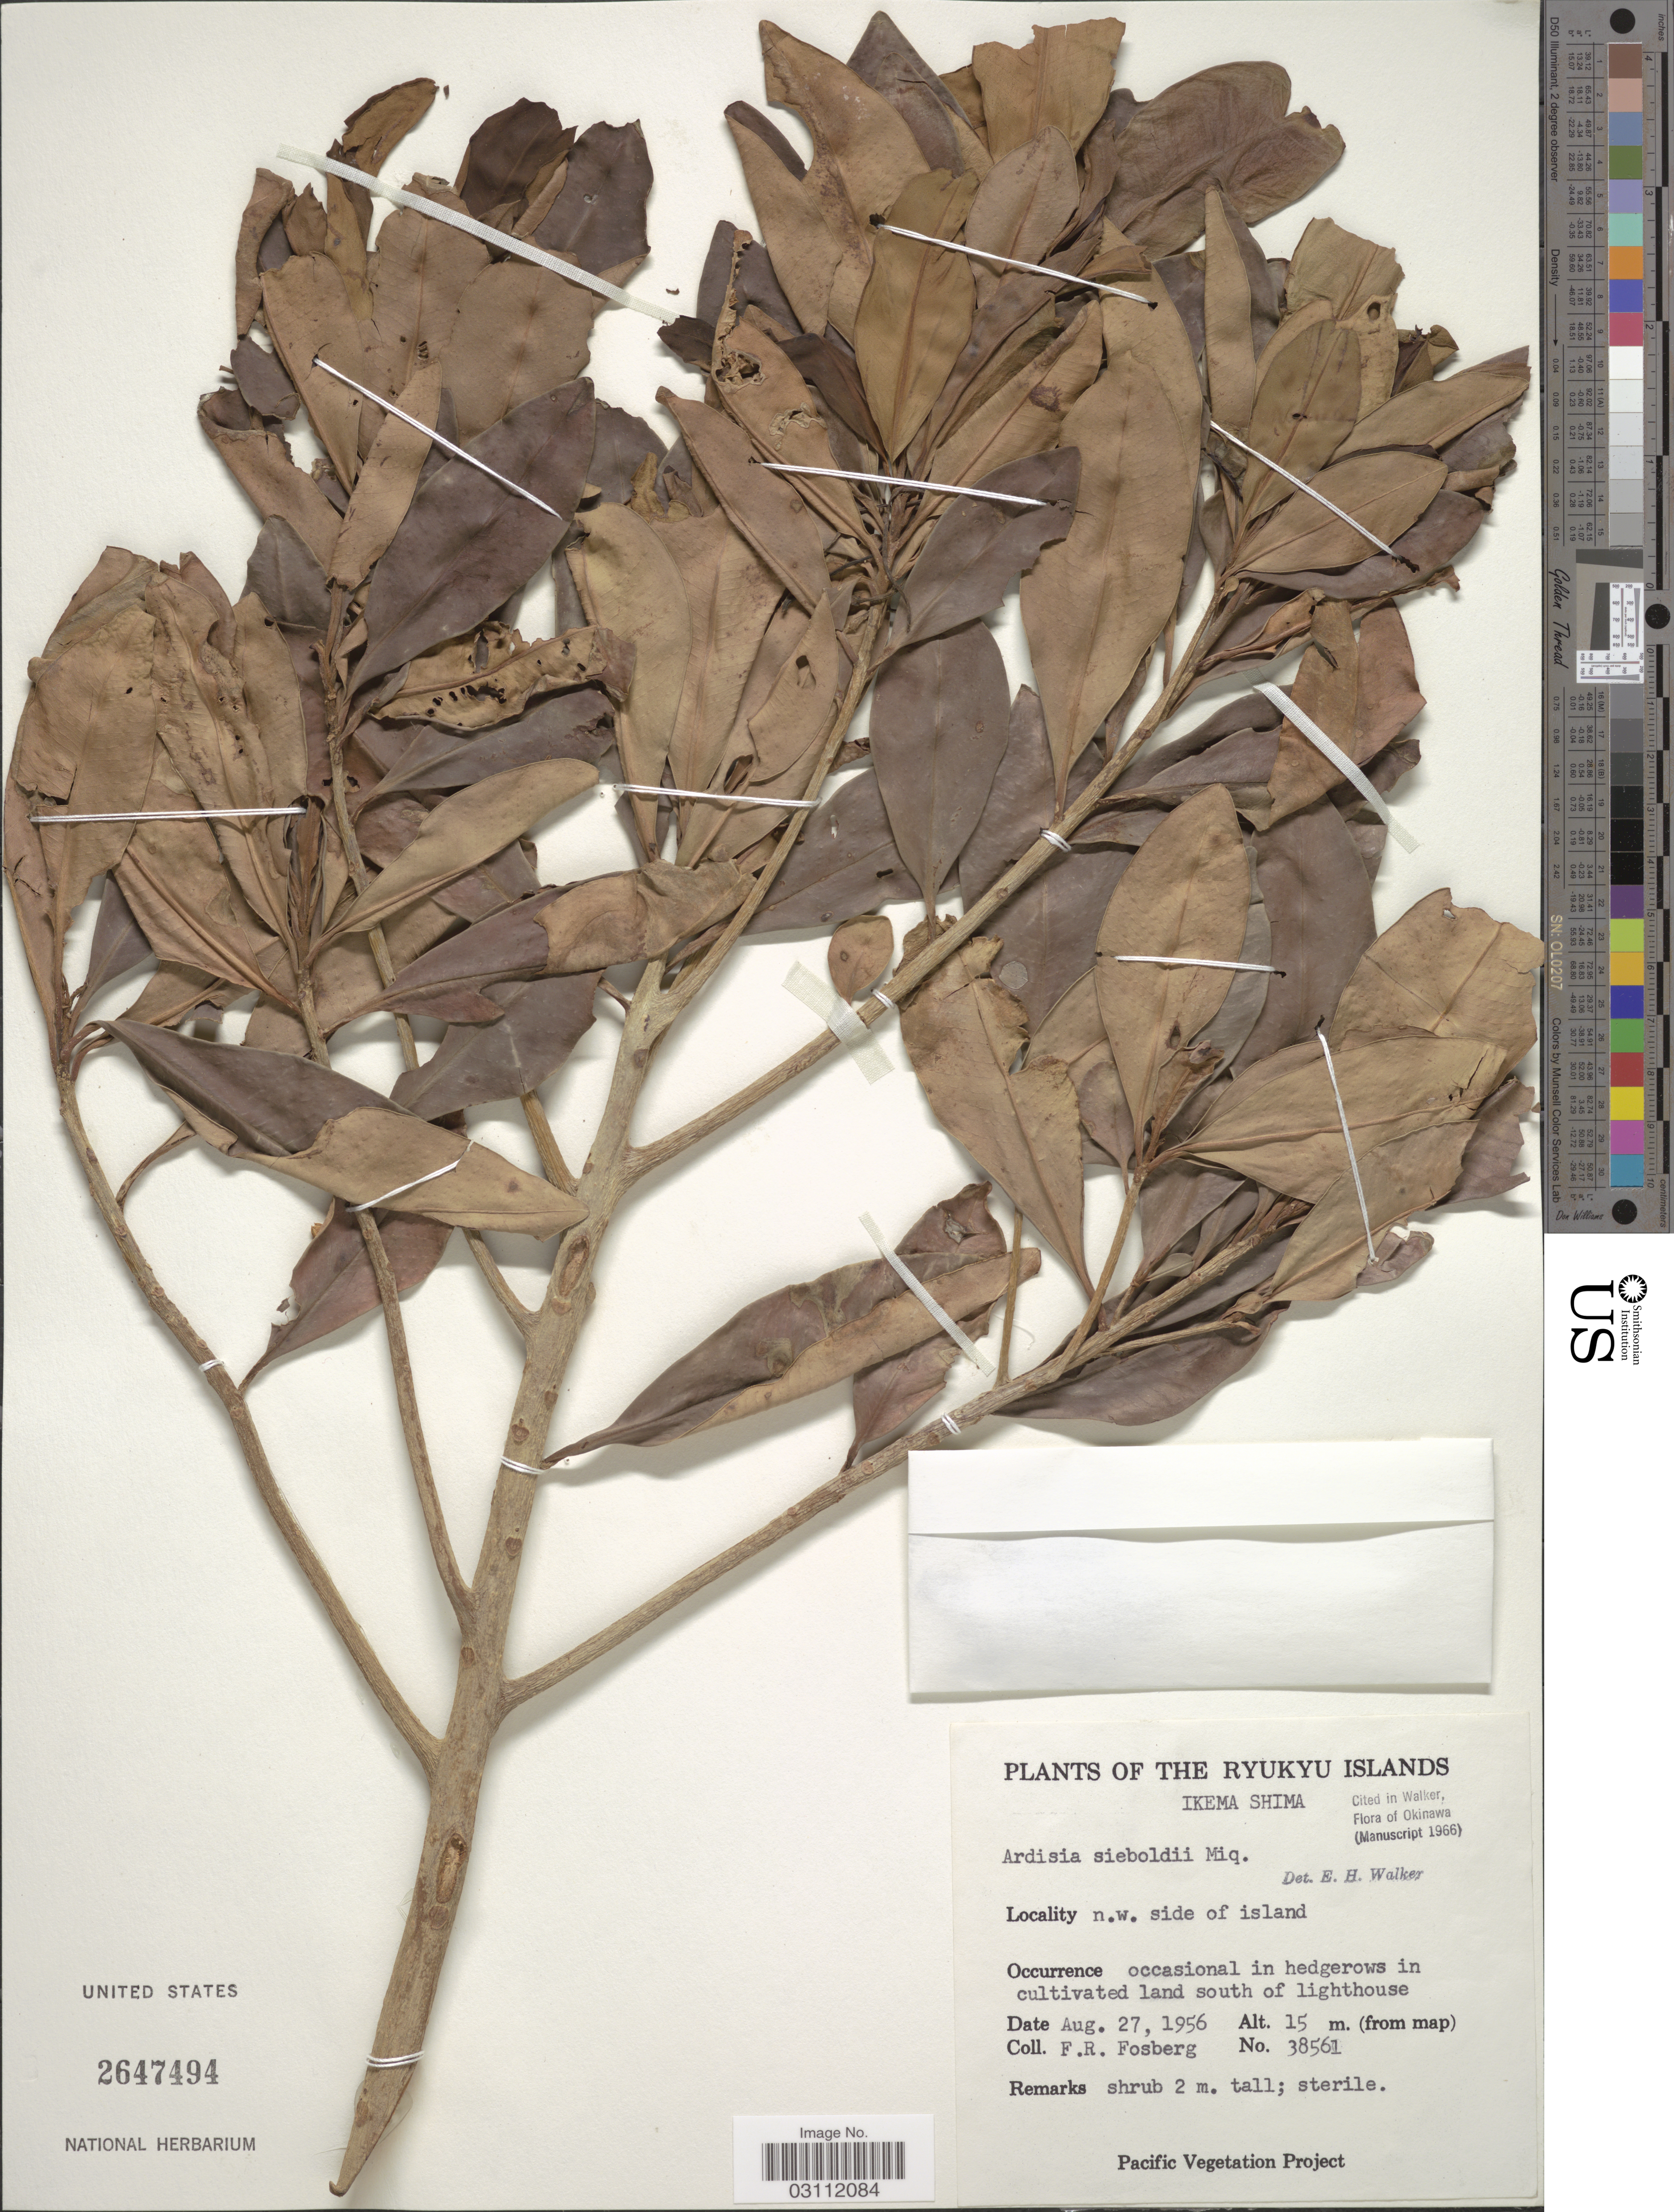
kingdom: Plantae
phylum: Tracheophyta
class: Magnoliopsida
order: Ericales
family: Primulaceae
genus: Ardisia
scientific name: Ardisia sieboldii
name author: Miq.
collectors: F. R. Fosberg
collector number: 38561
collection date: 1956-08-27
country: Japan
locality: The Ryukyu Islands, Ikema Shima, n.w. side of island.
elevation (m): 15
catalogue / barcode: US 2647494